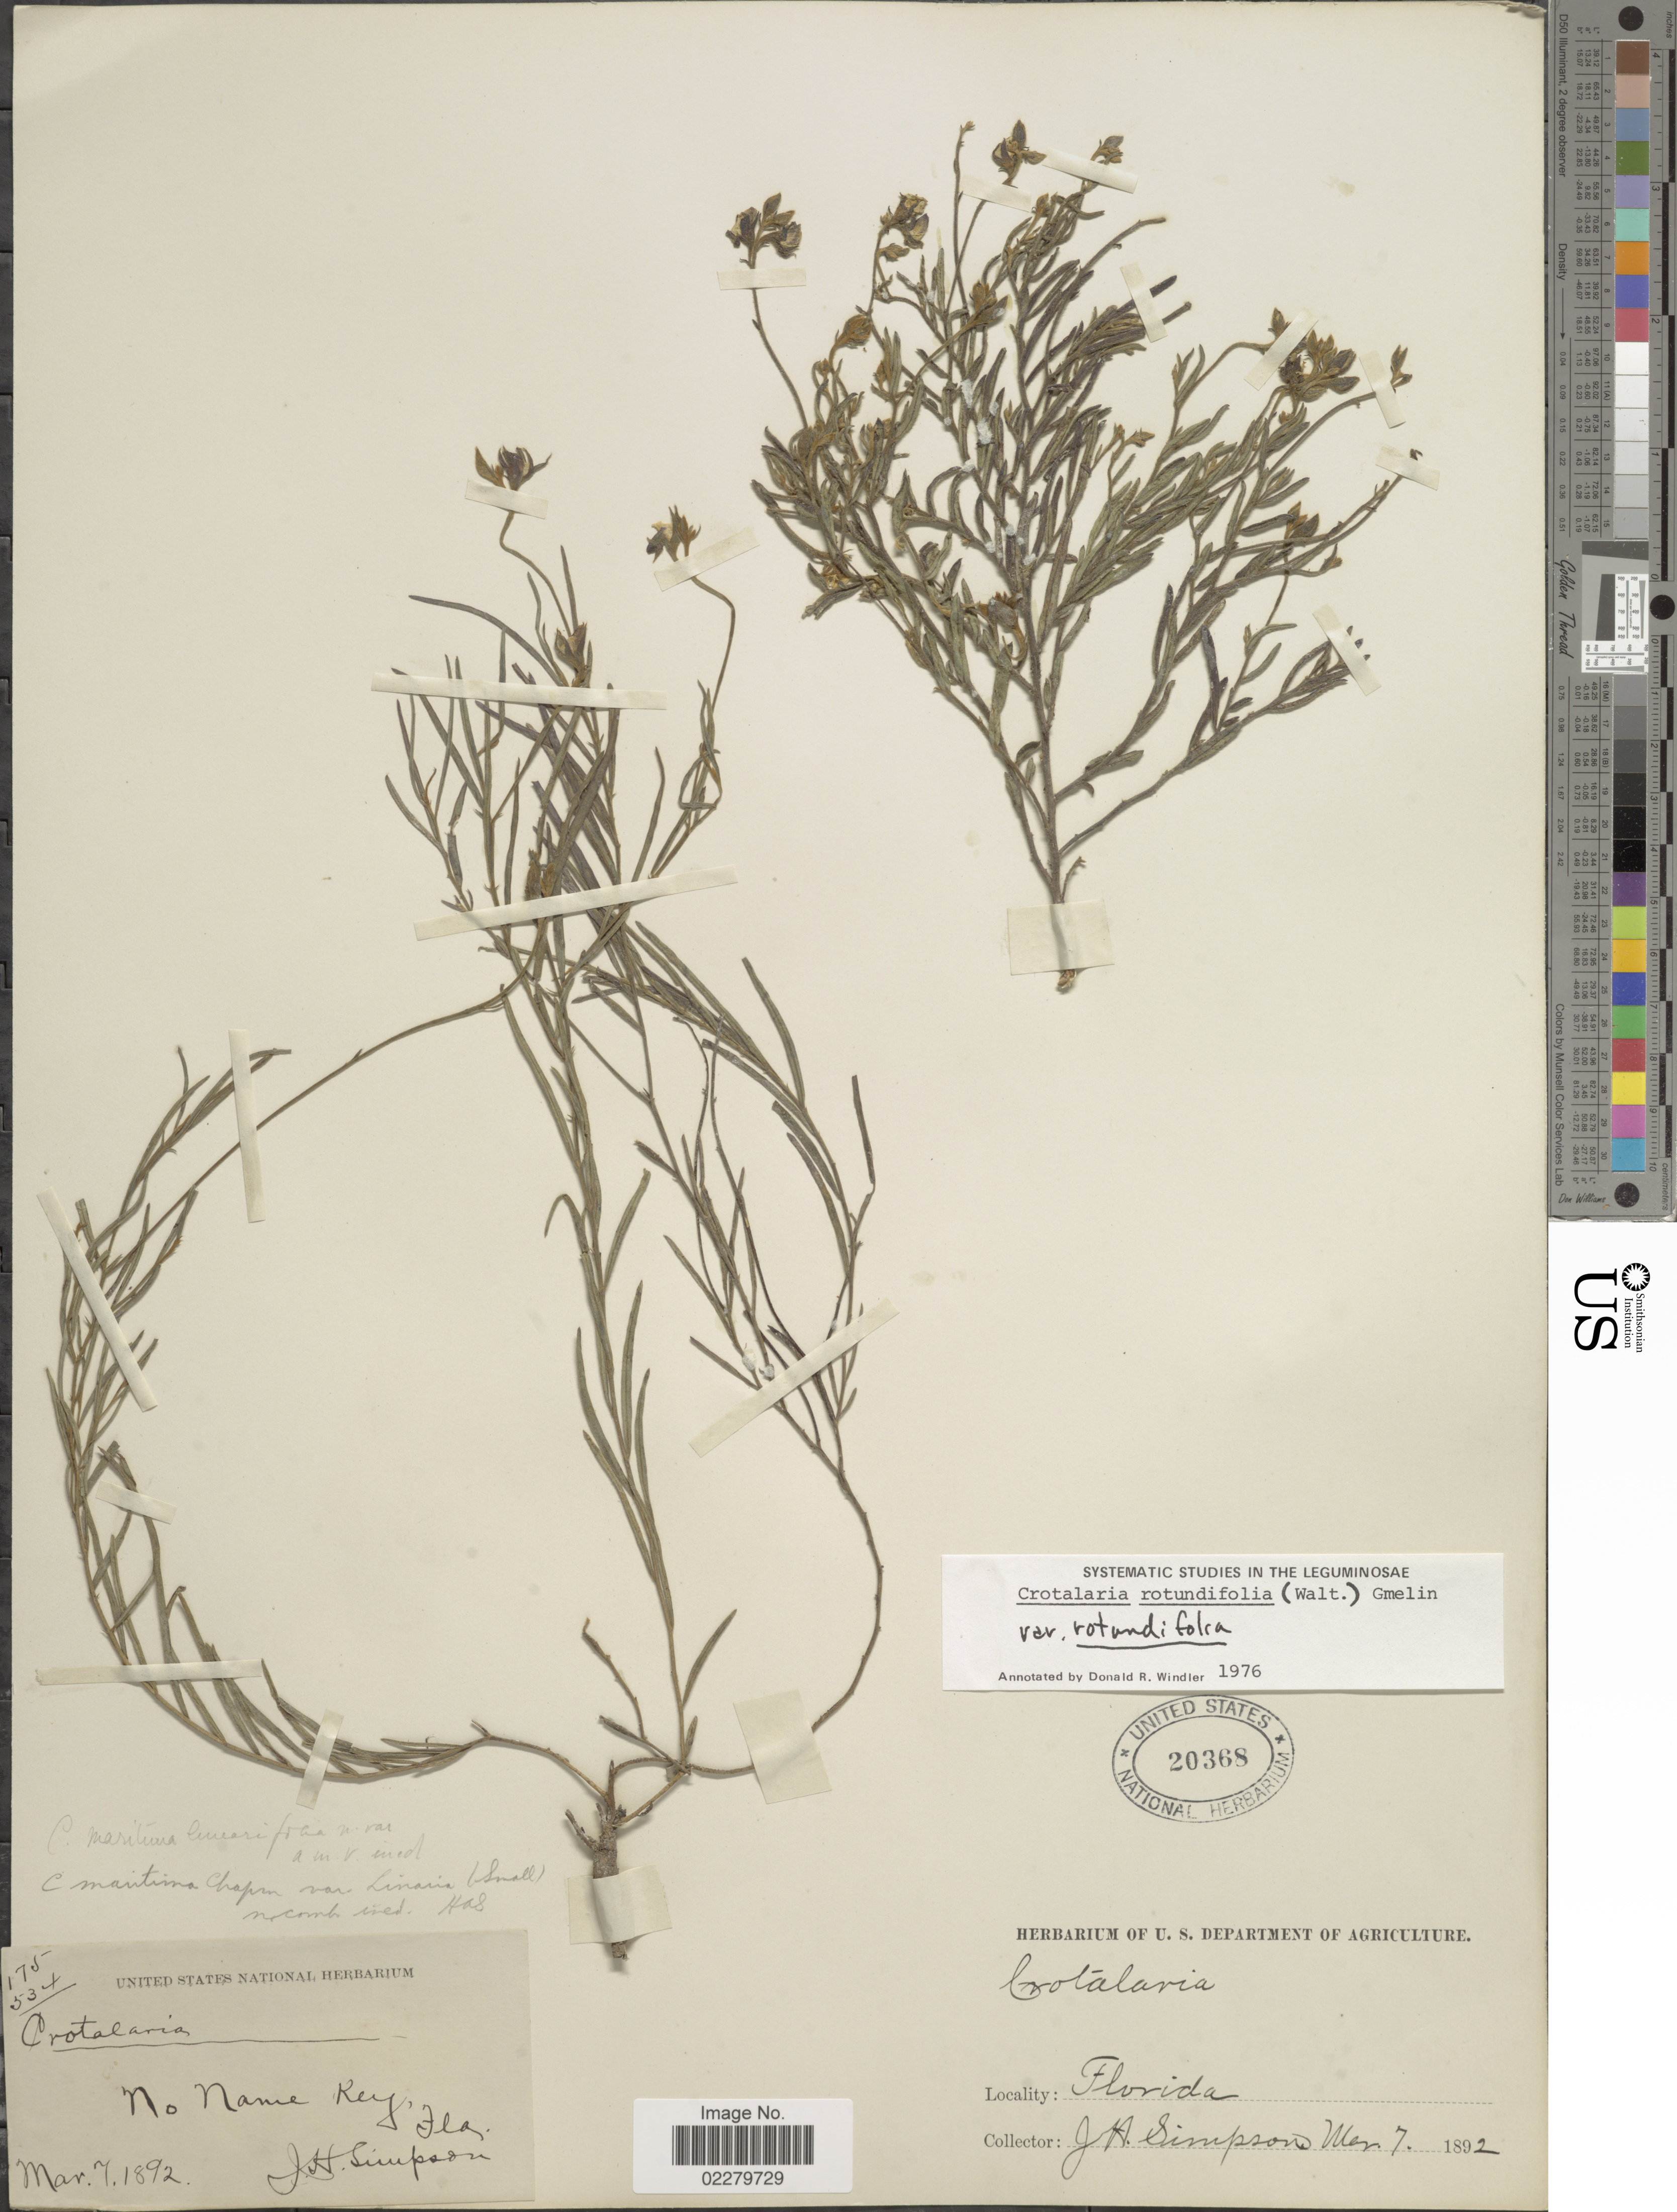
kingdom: Plantae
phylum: Tracheophyta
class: Magnoliopsida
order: Fabales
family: Fabaceae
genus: Crotalaria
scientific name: Crotalaria rotundifolia var. rotundifolia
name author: (Walter) J.F. Gmel.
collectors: J. H. Simpson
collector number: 175/534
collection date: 1892-03-07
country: United States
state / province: Florida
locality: No Name Key, Fla.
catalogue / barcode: US 20368